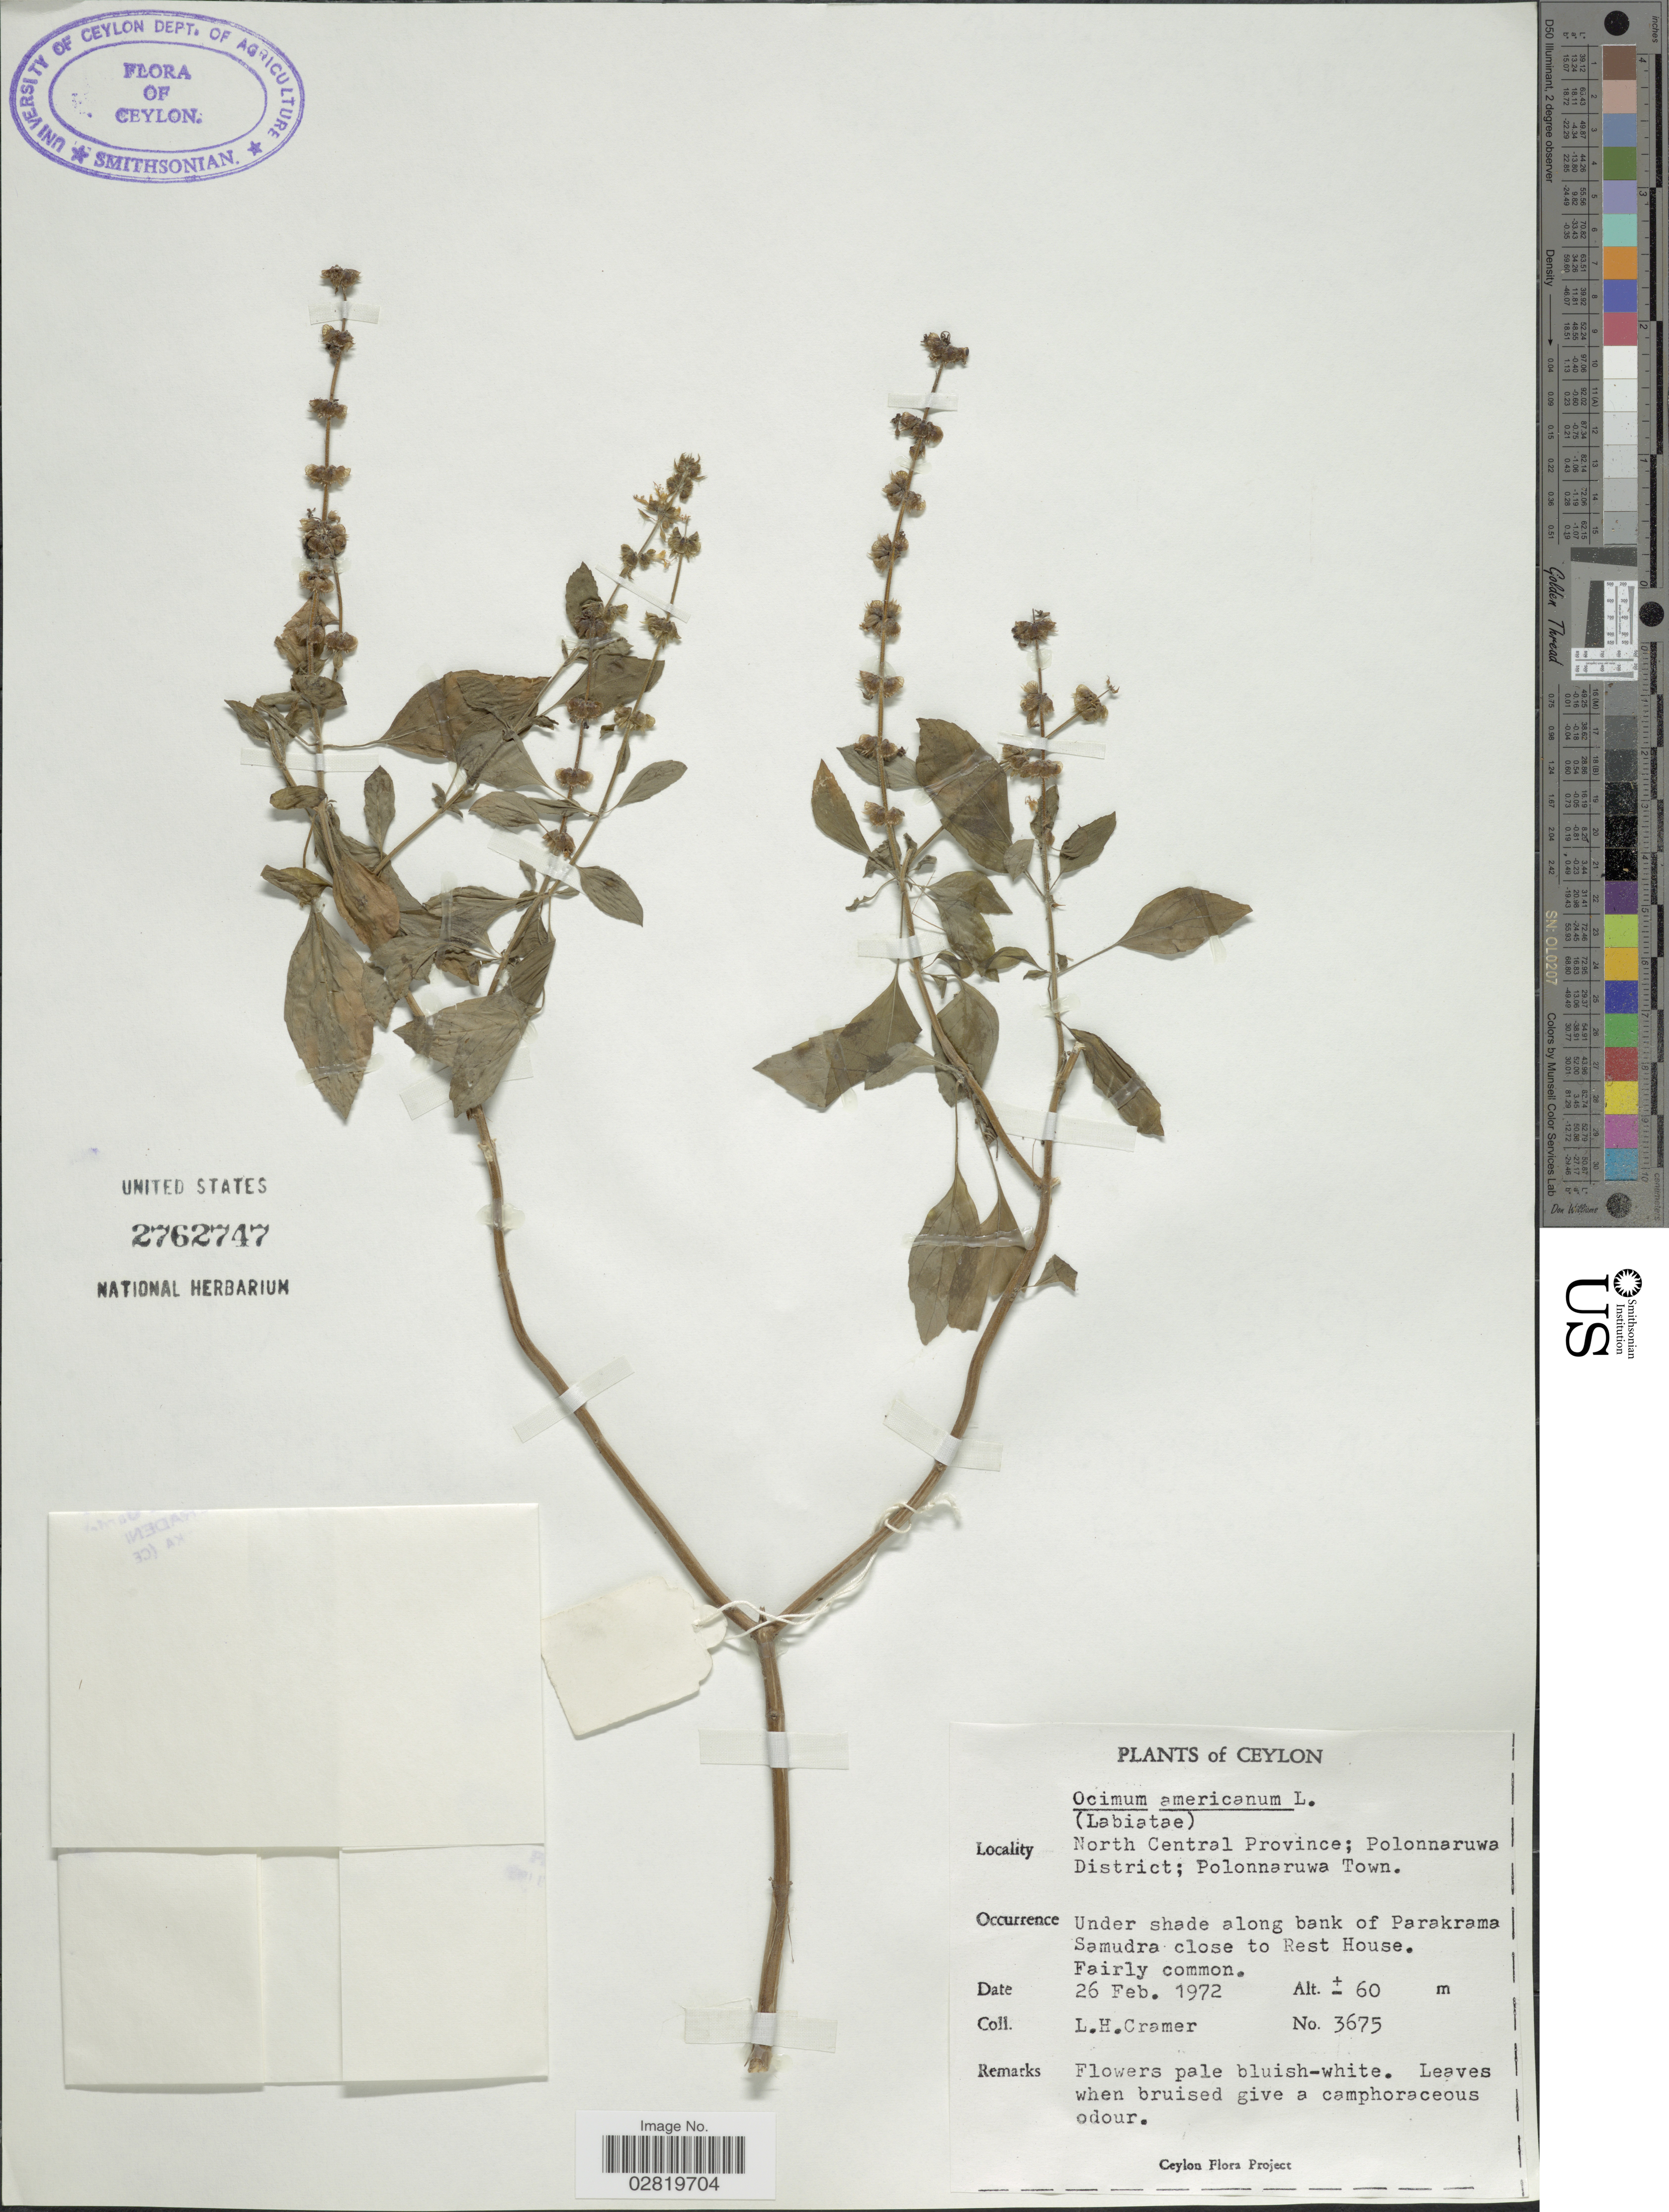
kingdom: Plantae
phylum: Tracheophyta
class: Magnoliopsida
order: Lamiales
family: Lamiaceae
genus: Ocimum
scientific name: Ocimum americanum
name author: L.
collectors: L. H. Cramer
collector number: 3675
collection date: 1972-02-26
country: Sri Lanka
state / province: North Central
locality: Ceylon, North Central Province; Polonnaruwa District; Polonnaruwa Town, Under shade along bank of Parakrama Samudra close to Rest House.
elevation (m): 60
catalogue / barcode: US 2762747